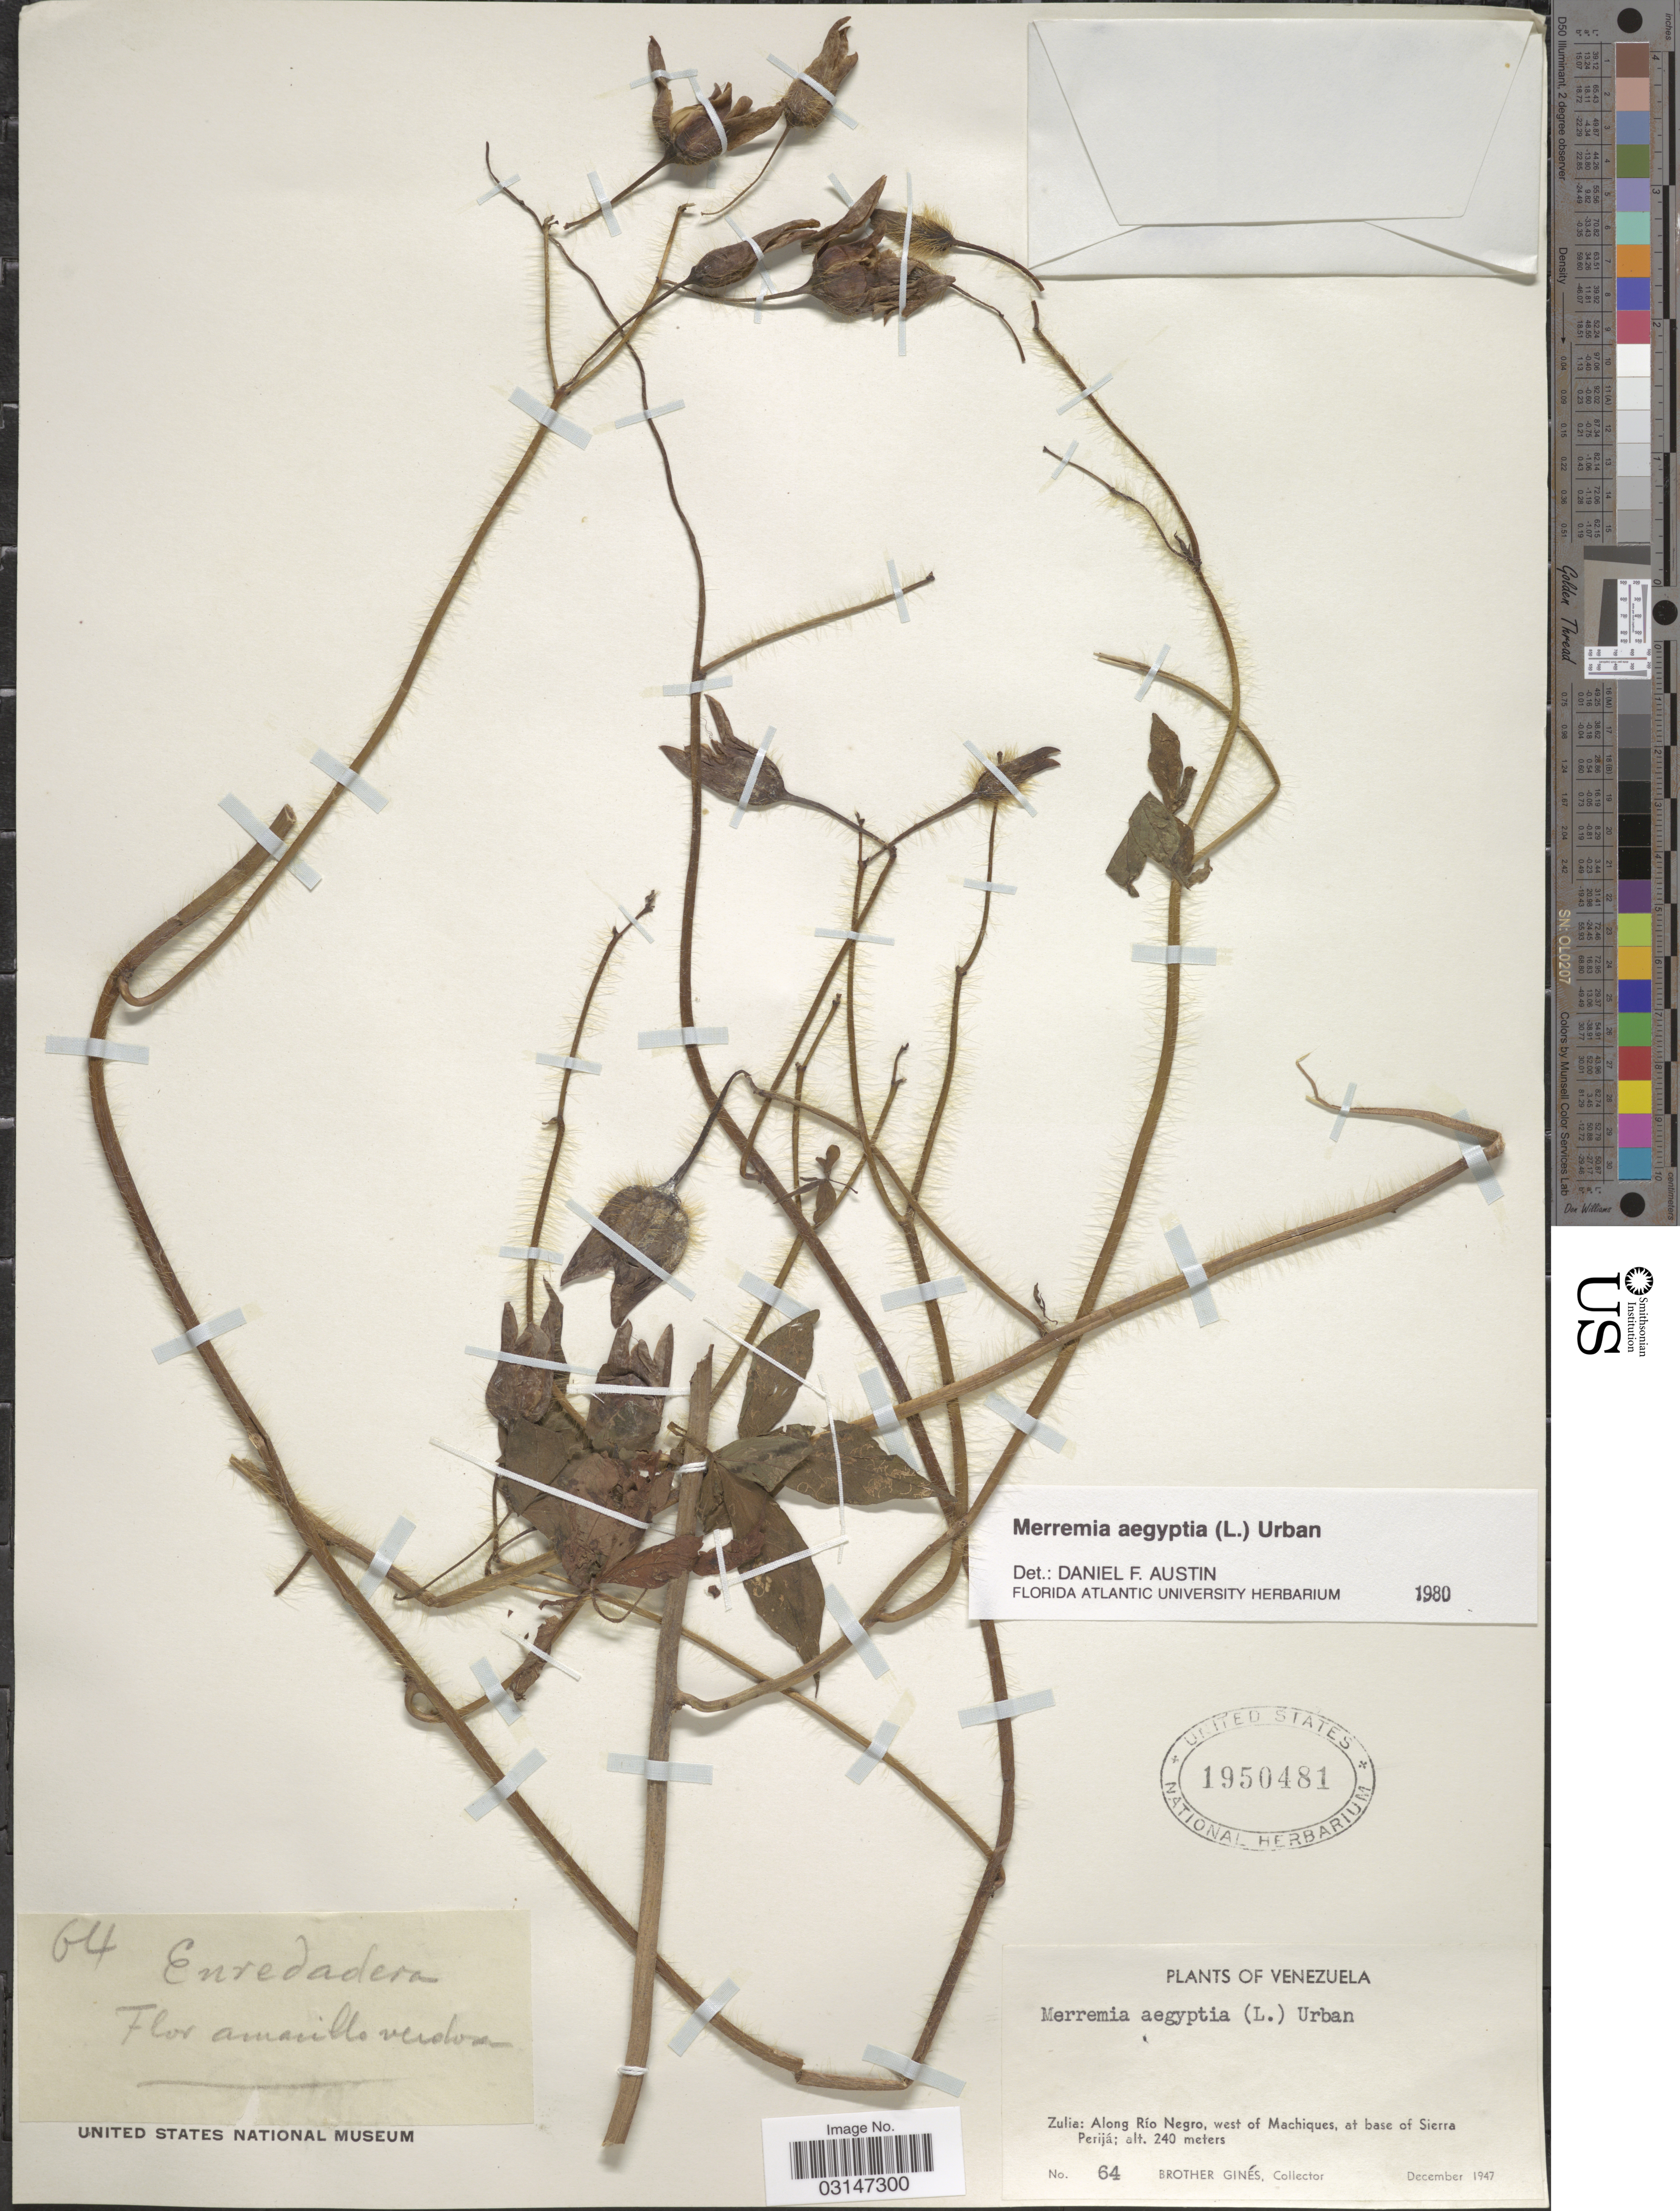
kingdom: Plantae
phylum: Tracheophyta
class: Magnoliopsida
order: Solanales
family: Convolvulaceae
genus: Distimake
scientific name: Distimake aegyptius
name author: (L.) A. R. Simões & Staples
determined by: Strong, Mark T., (BOT), Smithsonian Institution - National Museum of Natural History (UNITED STATES)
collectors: Bro. Gines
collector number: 64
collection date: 1947-12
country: Venezuela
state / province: Zulia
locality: Along Río Negro, west of Machiques, at base of Sierra Perijá.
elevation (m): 240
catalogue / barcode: US 1950481